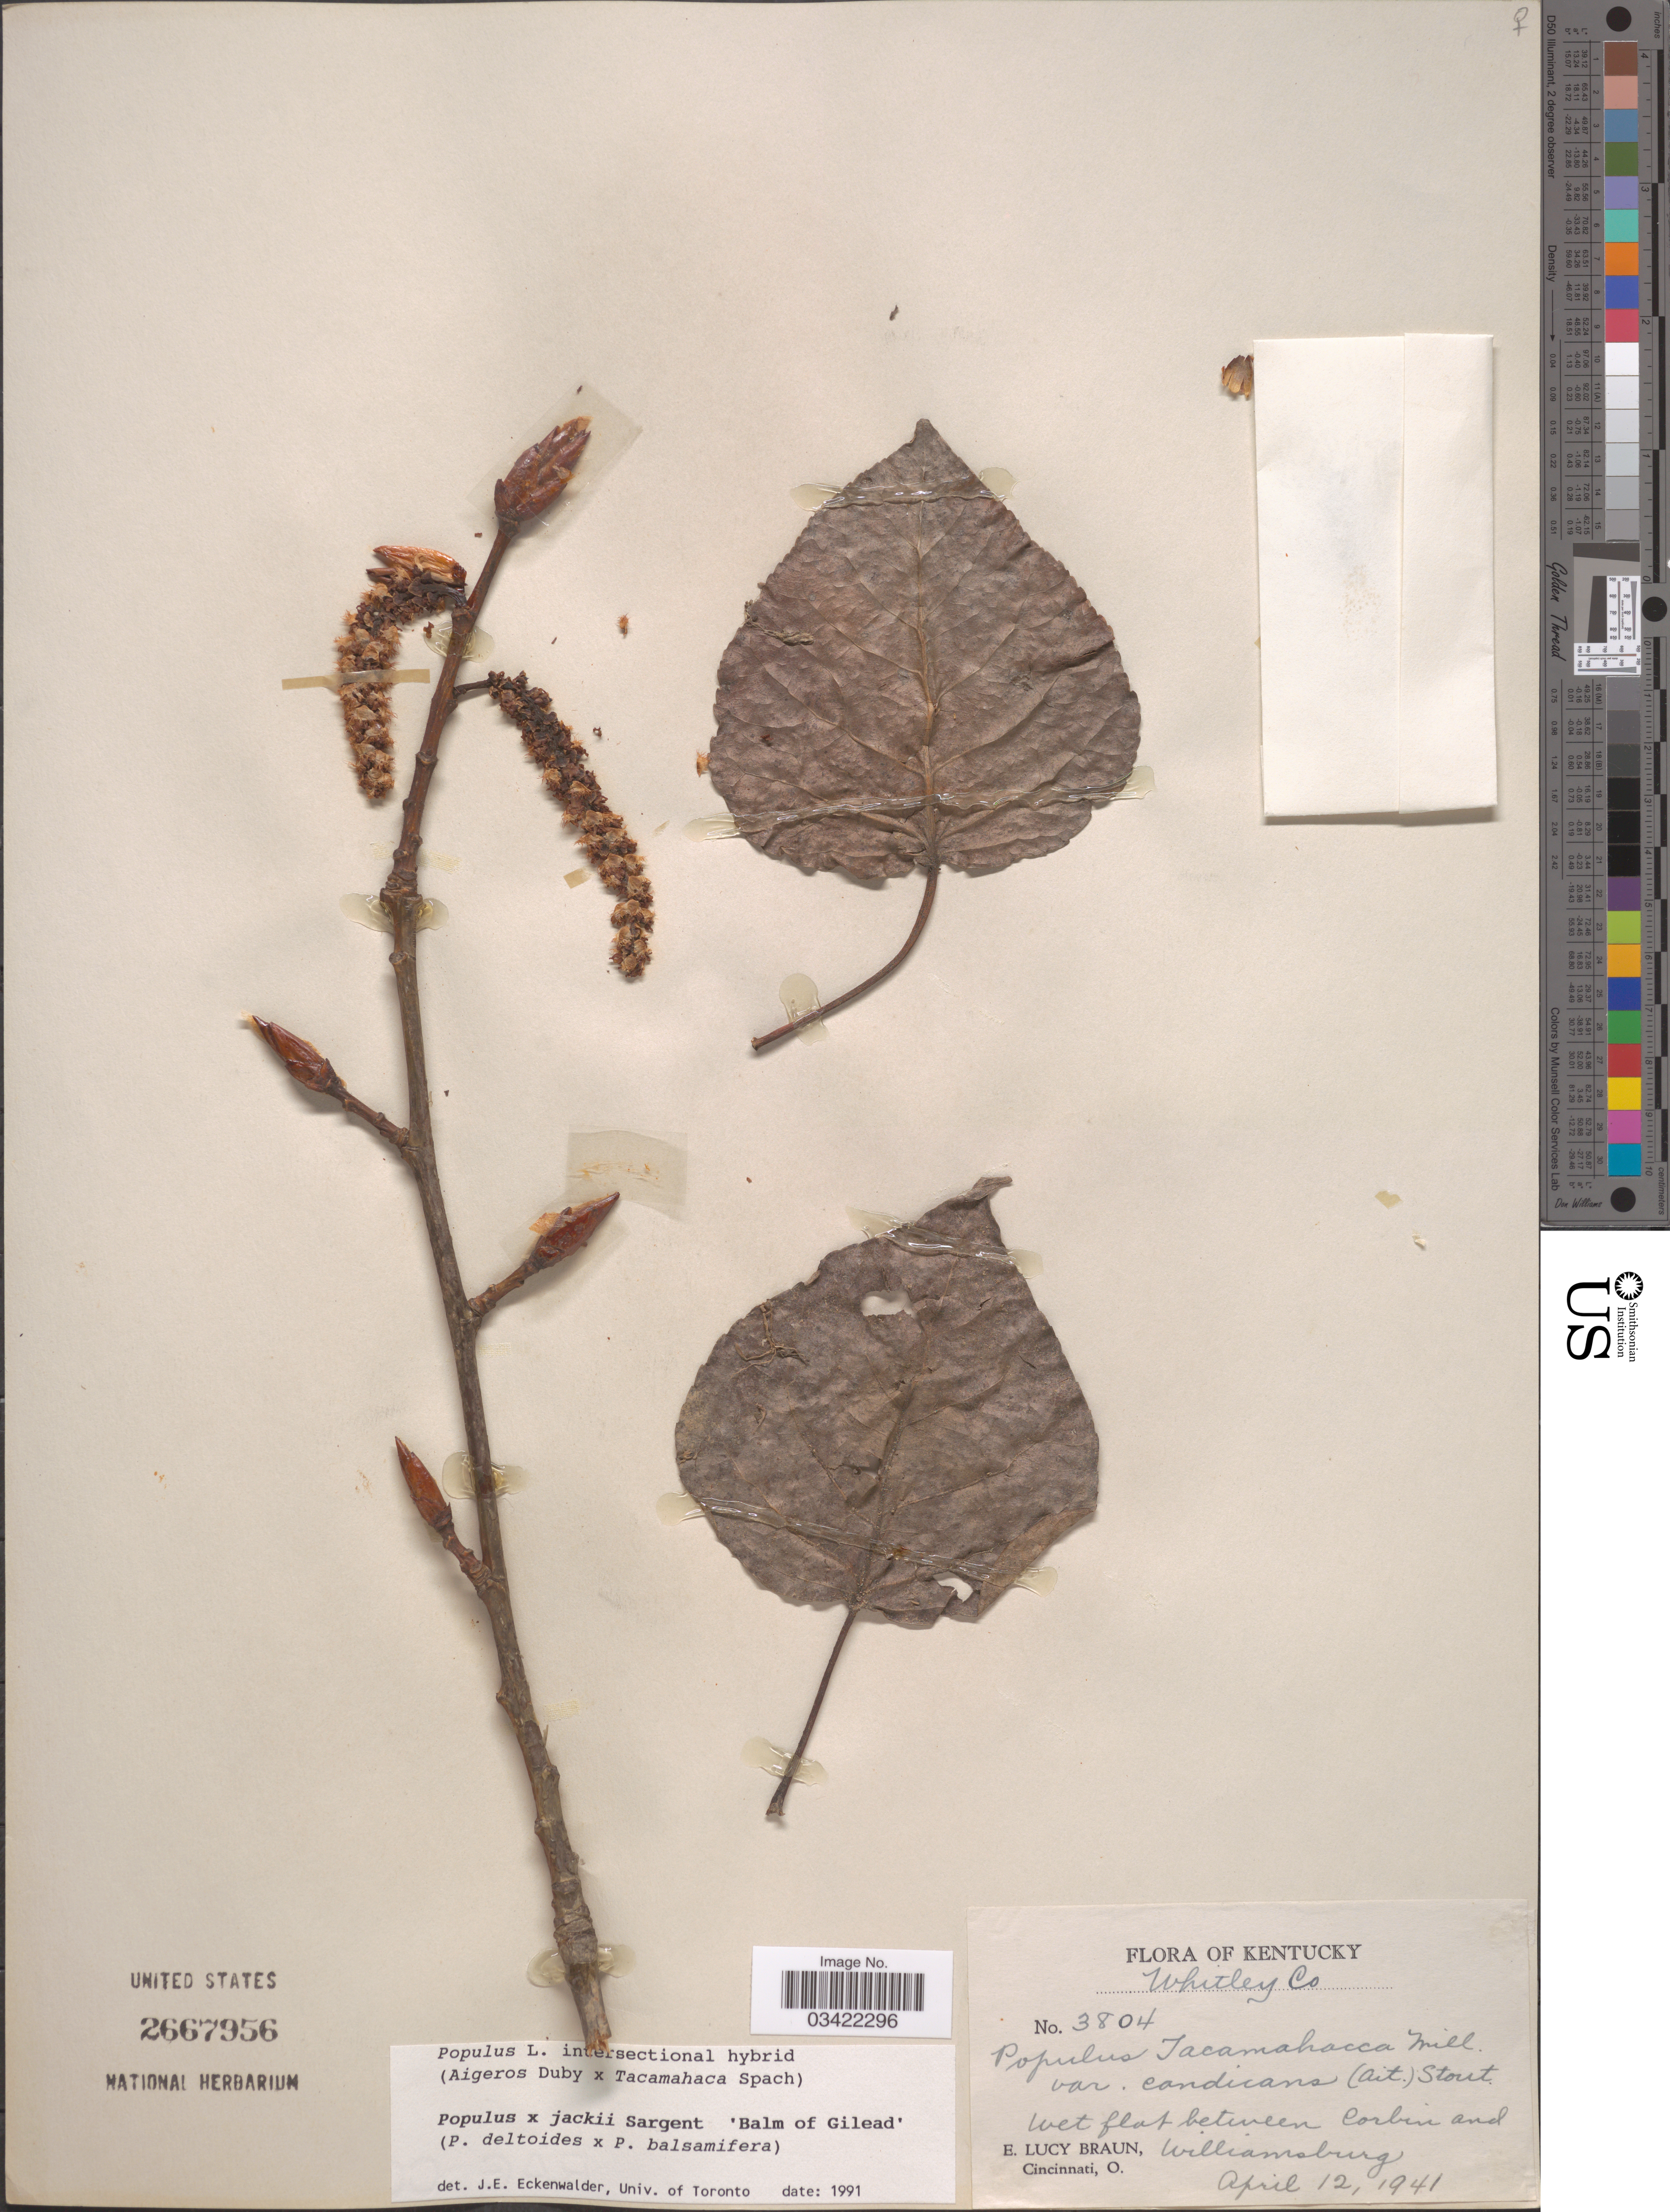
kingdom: Plantae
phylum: Tracheophyta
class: Magnoliopsida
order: Malpighiales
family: Salicaceae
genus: Populus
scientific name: Populus x jackii 'Balm of Gilead'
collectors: E. L. Braun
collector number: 3804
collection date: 1941-04-12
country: United States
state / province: Kentucky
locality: Whitley Co. Wet flat between Corbin and Williamsburg.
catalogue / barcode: US 2667956